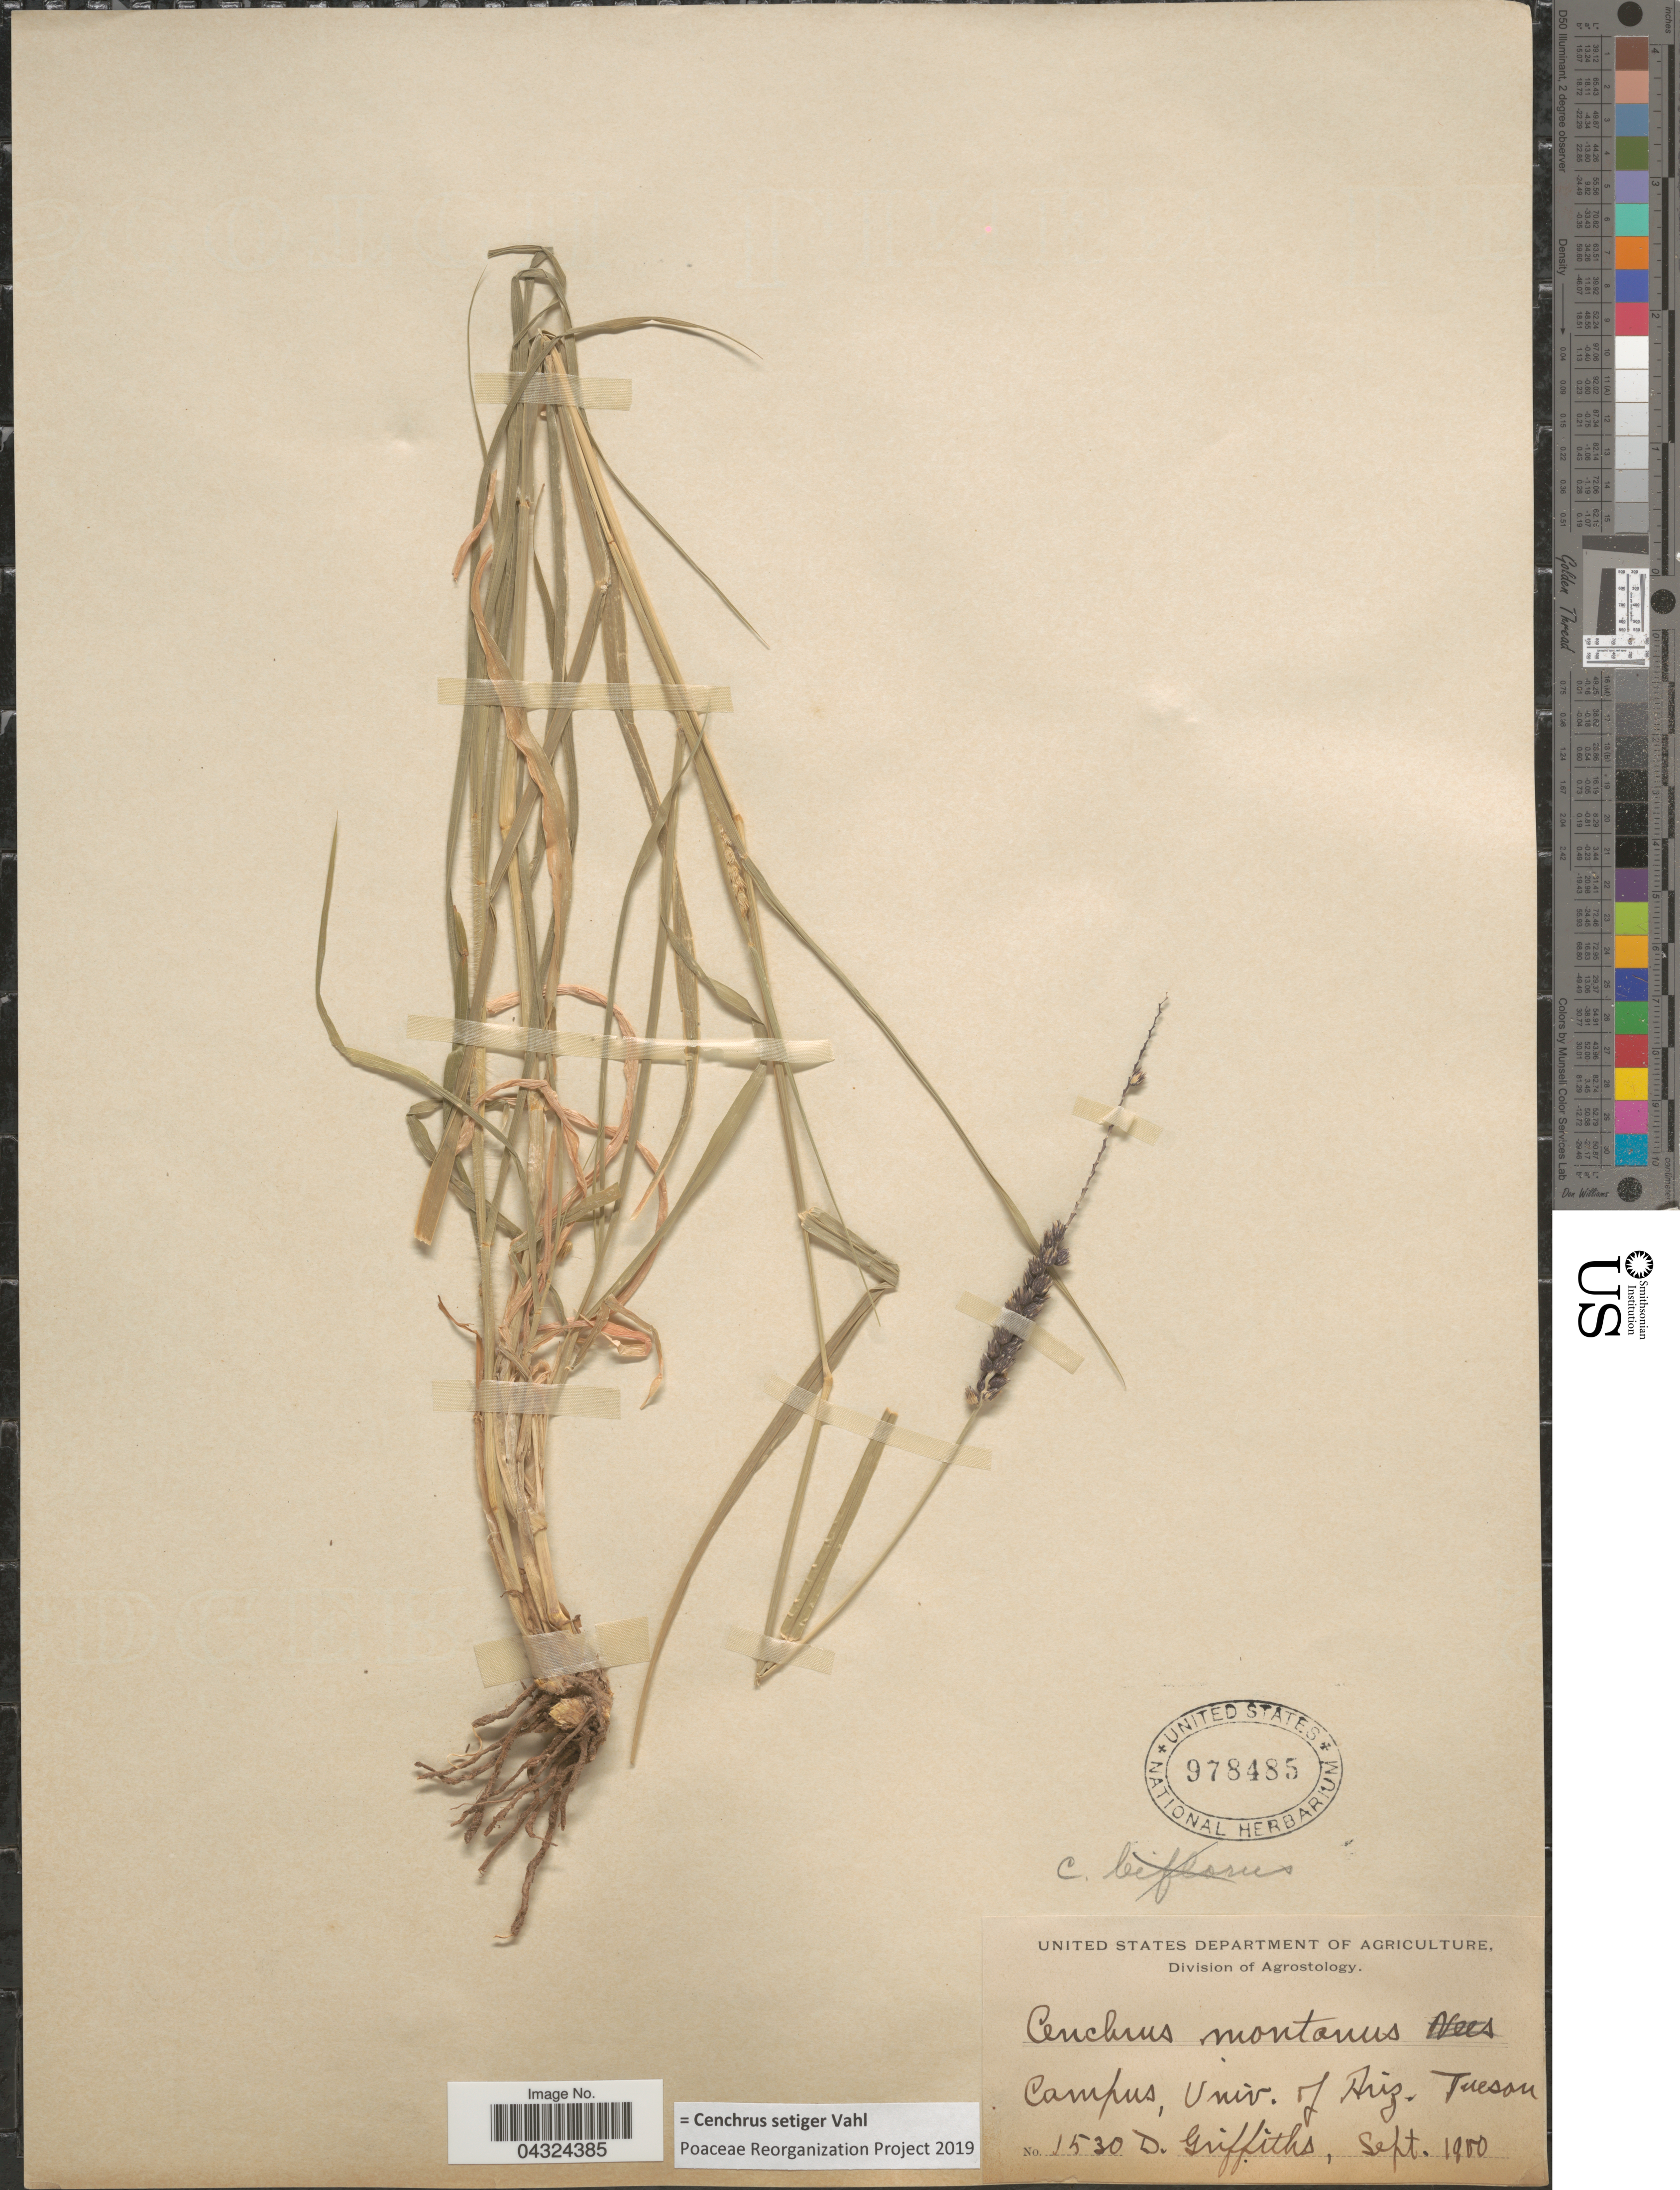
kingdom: Plantae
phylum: Tracheophyta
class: Liliopsida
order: Poales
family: Poaceae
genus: Cenchrus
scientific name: Cenchrus setiger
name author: Vahl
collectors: D. Griffiths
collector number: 1530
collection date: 1900-09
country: United States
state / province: Arizona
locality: Campus, Univ. of Ariz. Tucson.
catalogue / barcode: US 978485